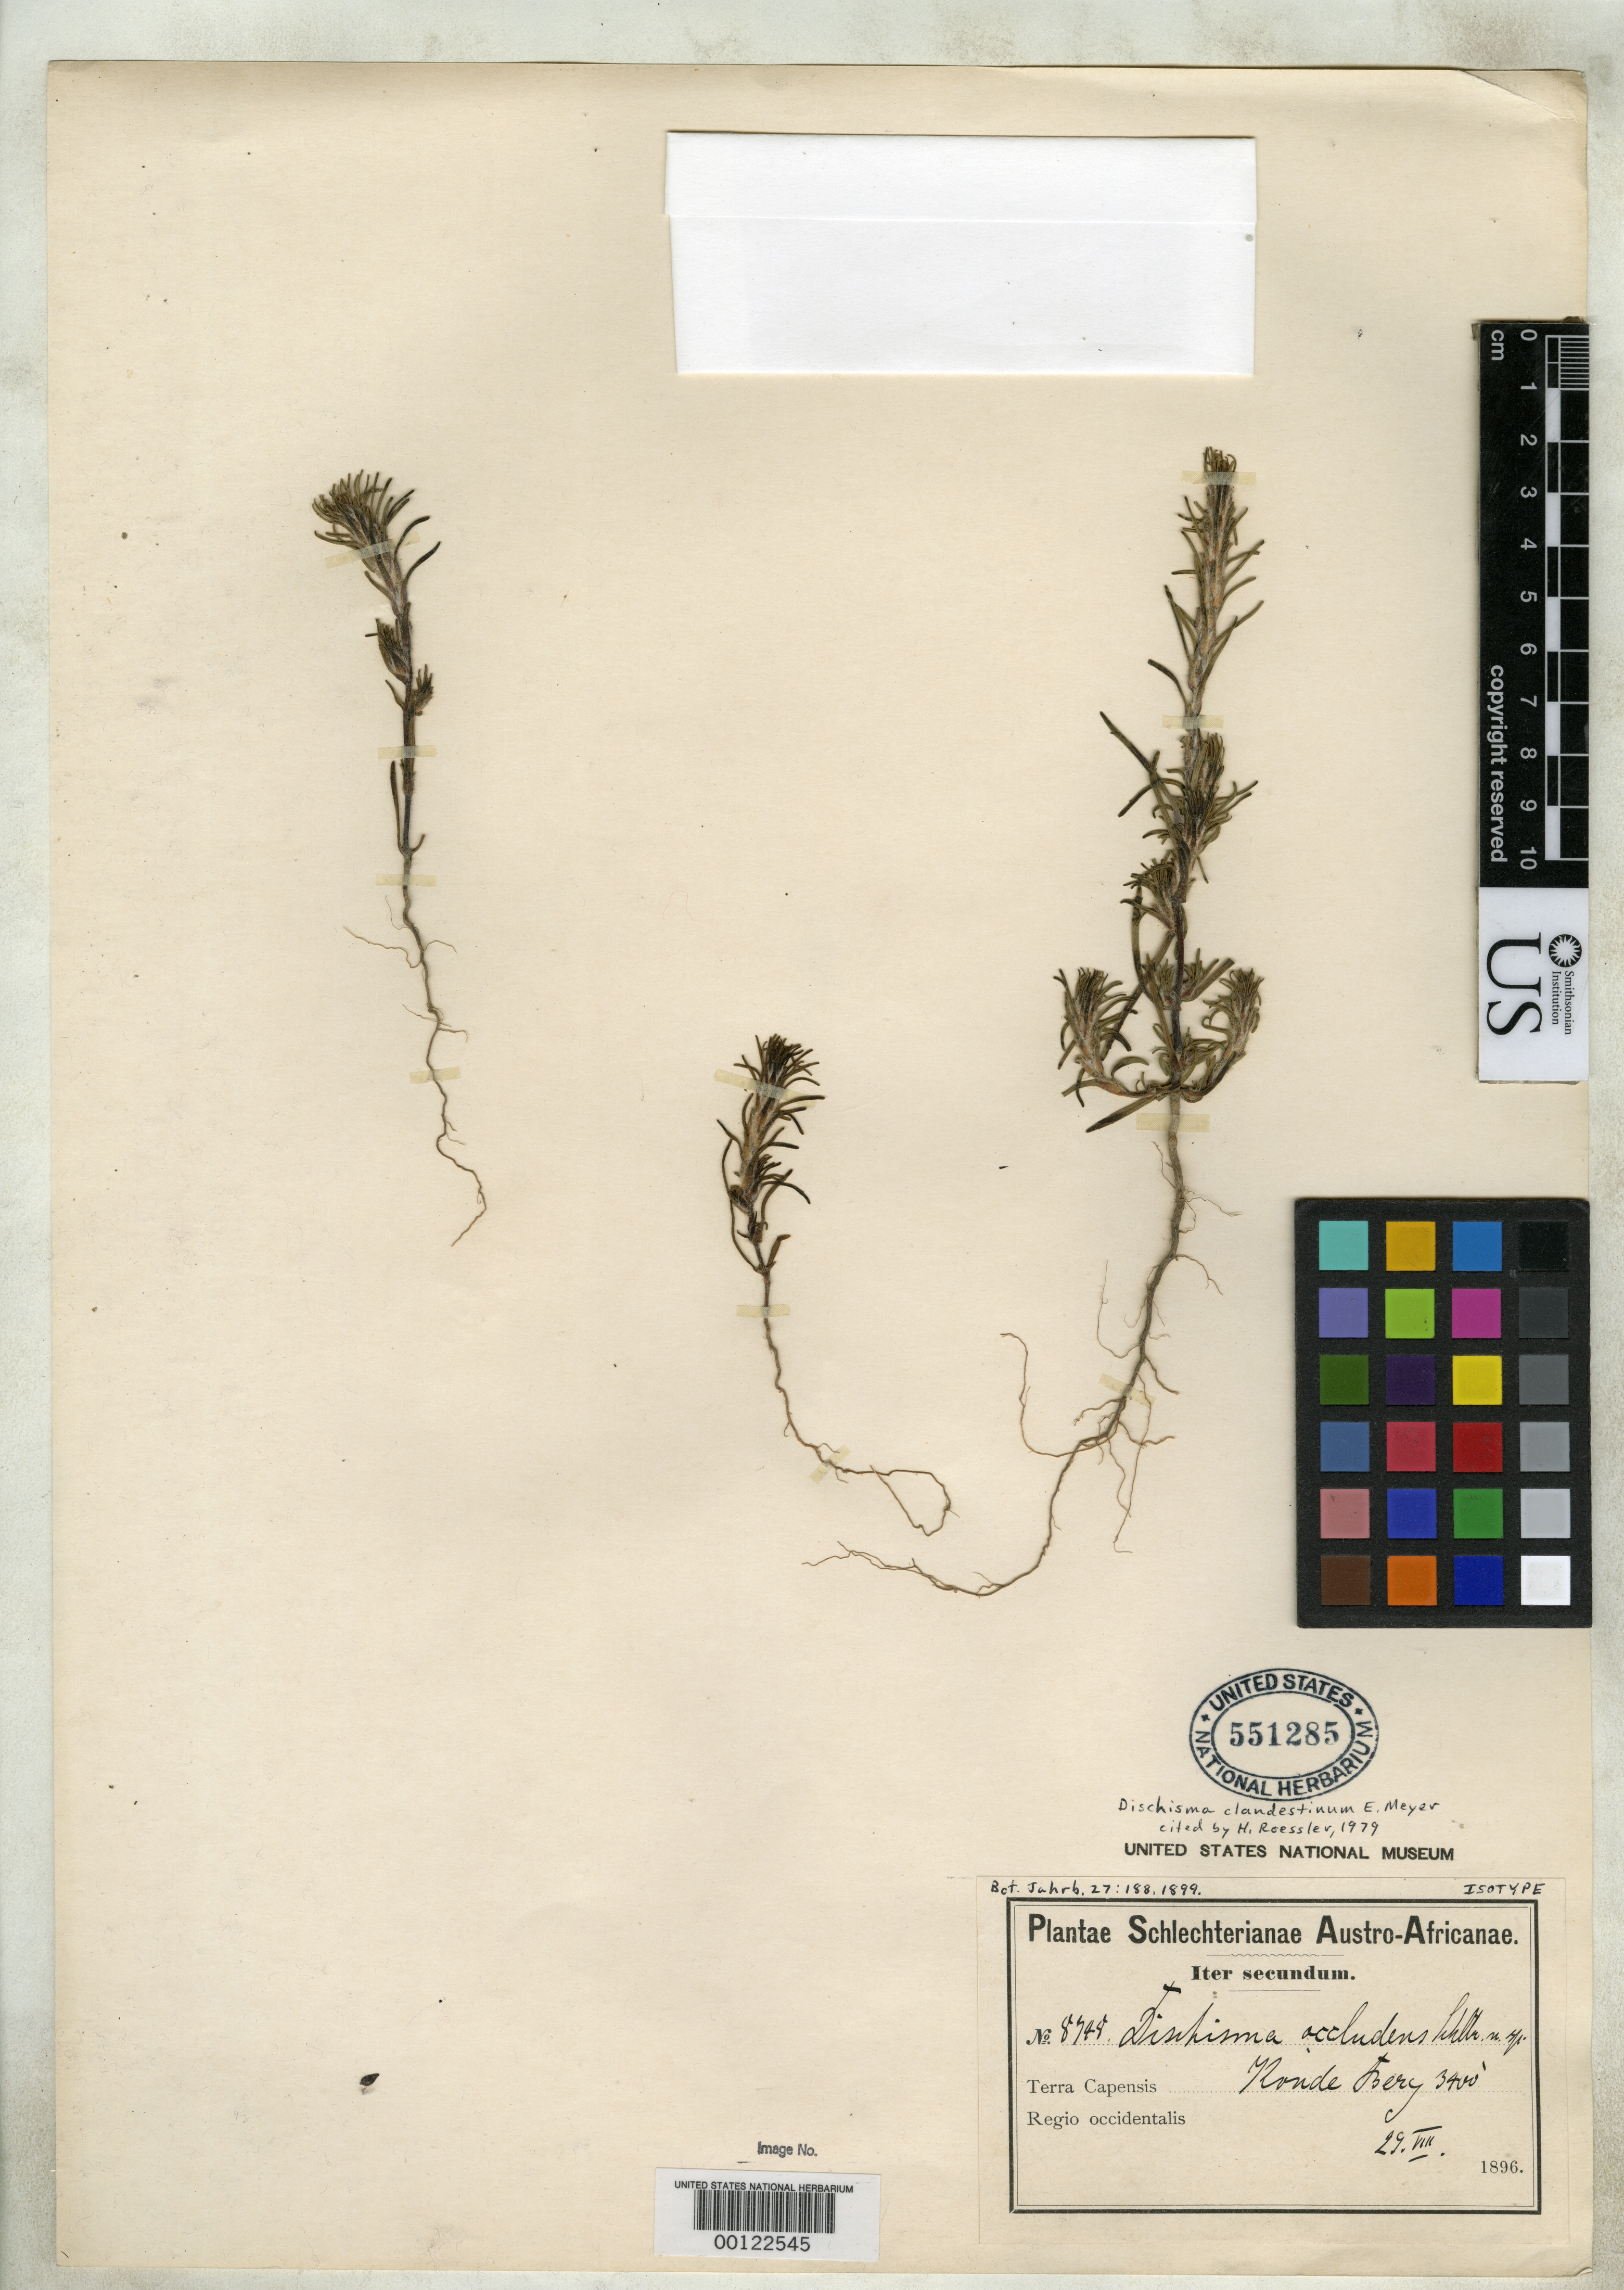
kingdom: Plantae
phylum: Tracheophyta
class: Magnoliopsida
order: Lamiales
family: Scrophulariaceae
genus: Dischisma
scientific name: Dischisma clandestinum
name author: E. Mey.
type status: Isotype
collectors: F. R. R. Schlechter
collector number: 8748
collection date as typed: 29 Aug 1896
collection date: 1896-08-29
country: South Africa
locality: Terra Capensis.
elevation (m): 3400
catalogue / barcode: US 551285